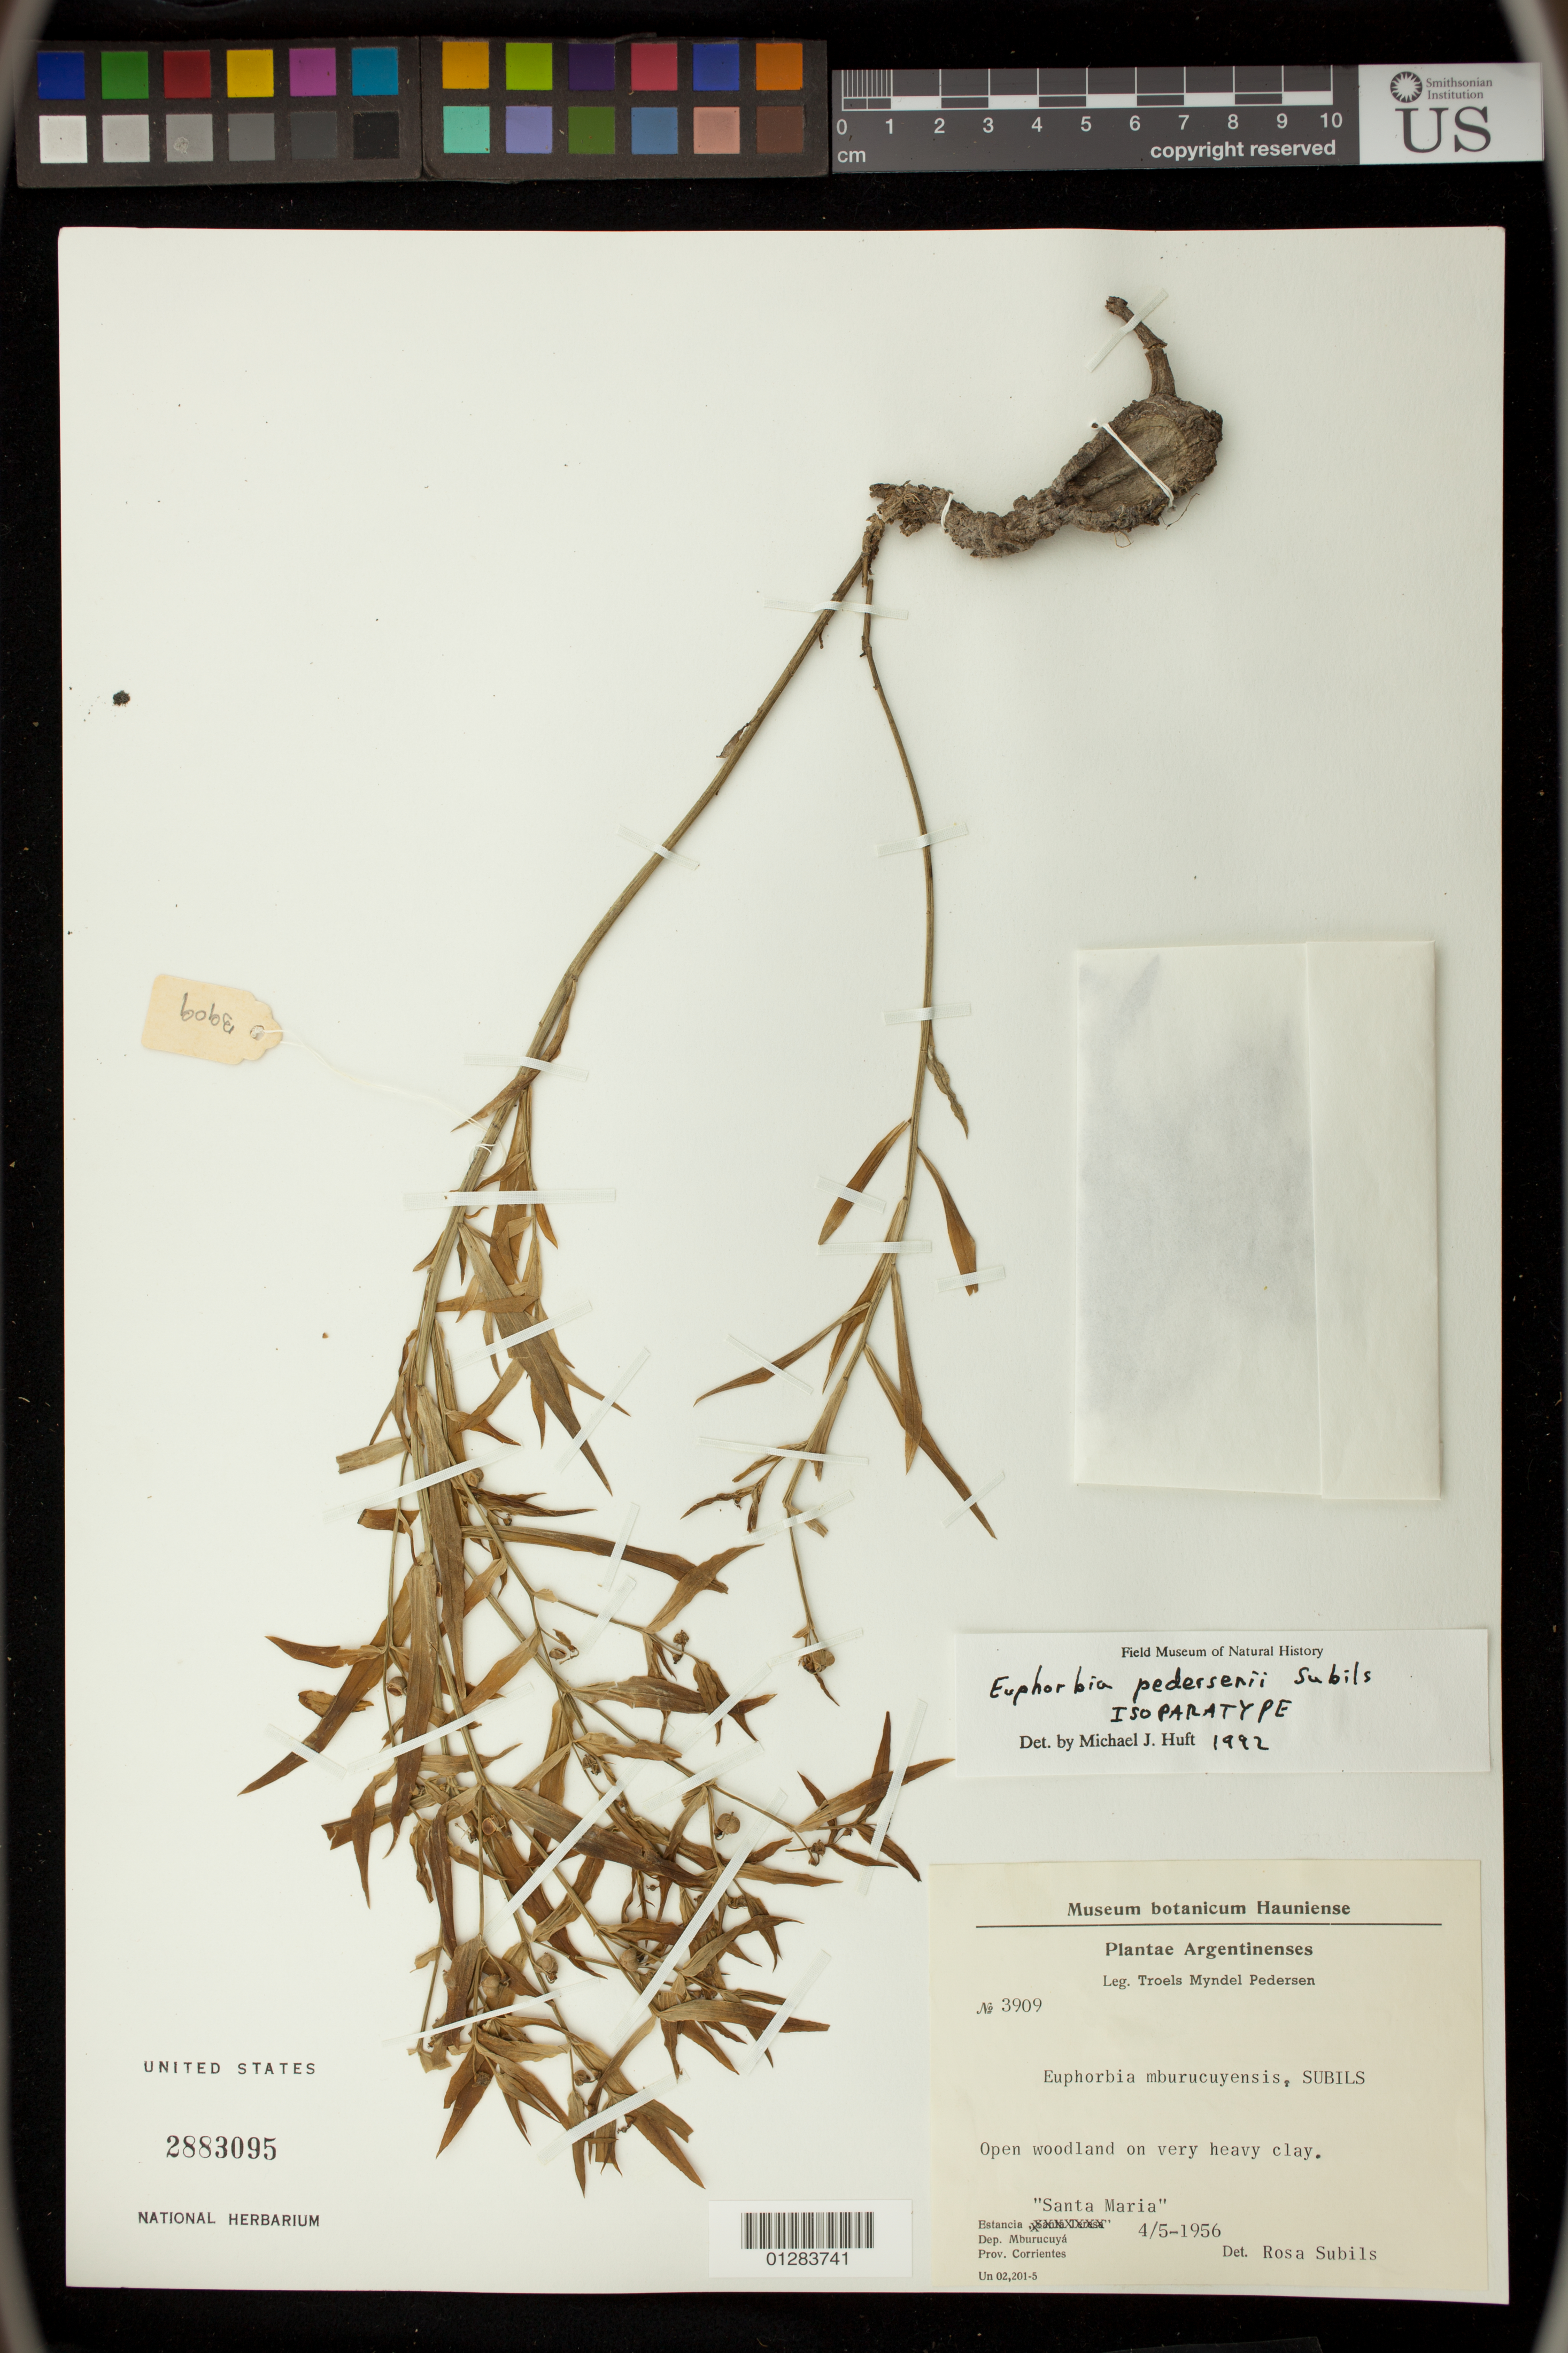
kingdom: Plantae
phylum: Tracheophyta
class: Magnoliopsida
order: Malpighiales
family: Euphorbiaceae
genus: Euphorbia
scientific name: Euphorbia pedersenii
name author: Subils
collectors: T. M. Pedersen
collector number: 3909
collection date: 1956-04/1956-05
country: Argentina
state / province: Corrientes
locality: Estancia Santa Maria, Dep. Mburucuya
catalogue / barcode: US 2883095